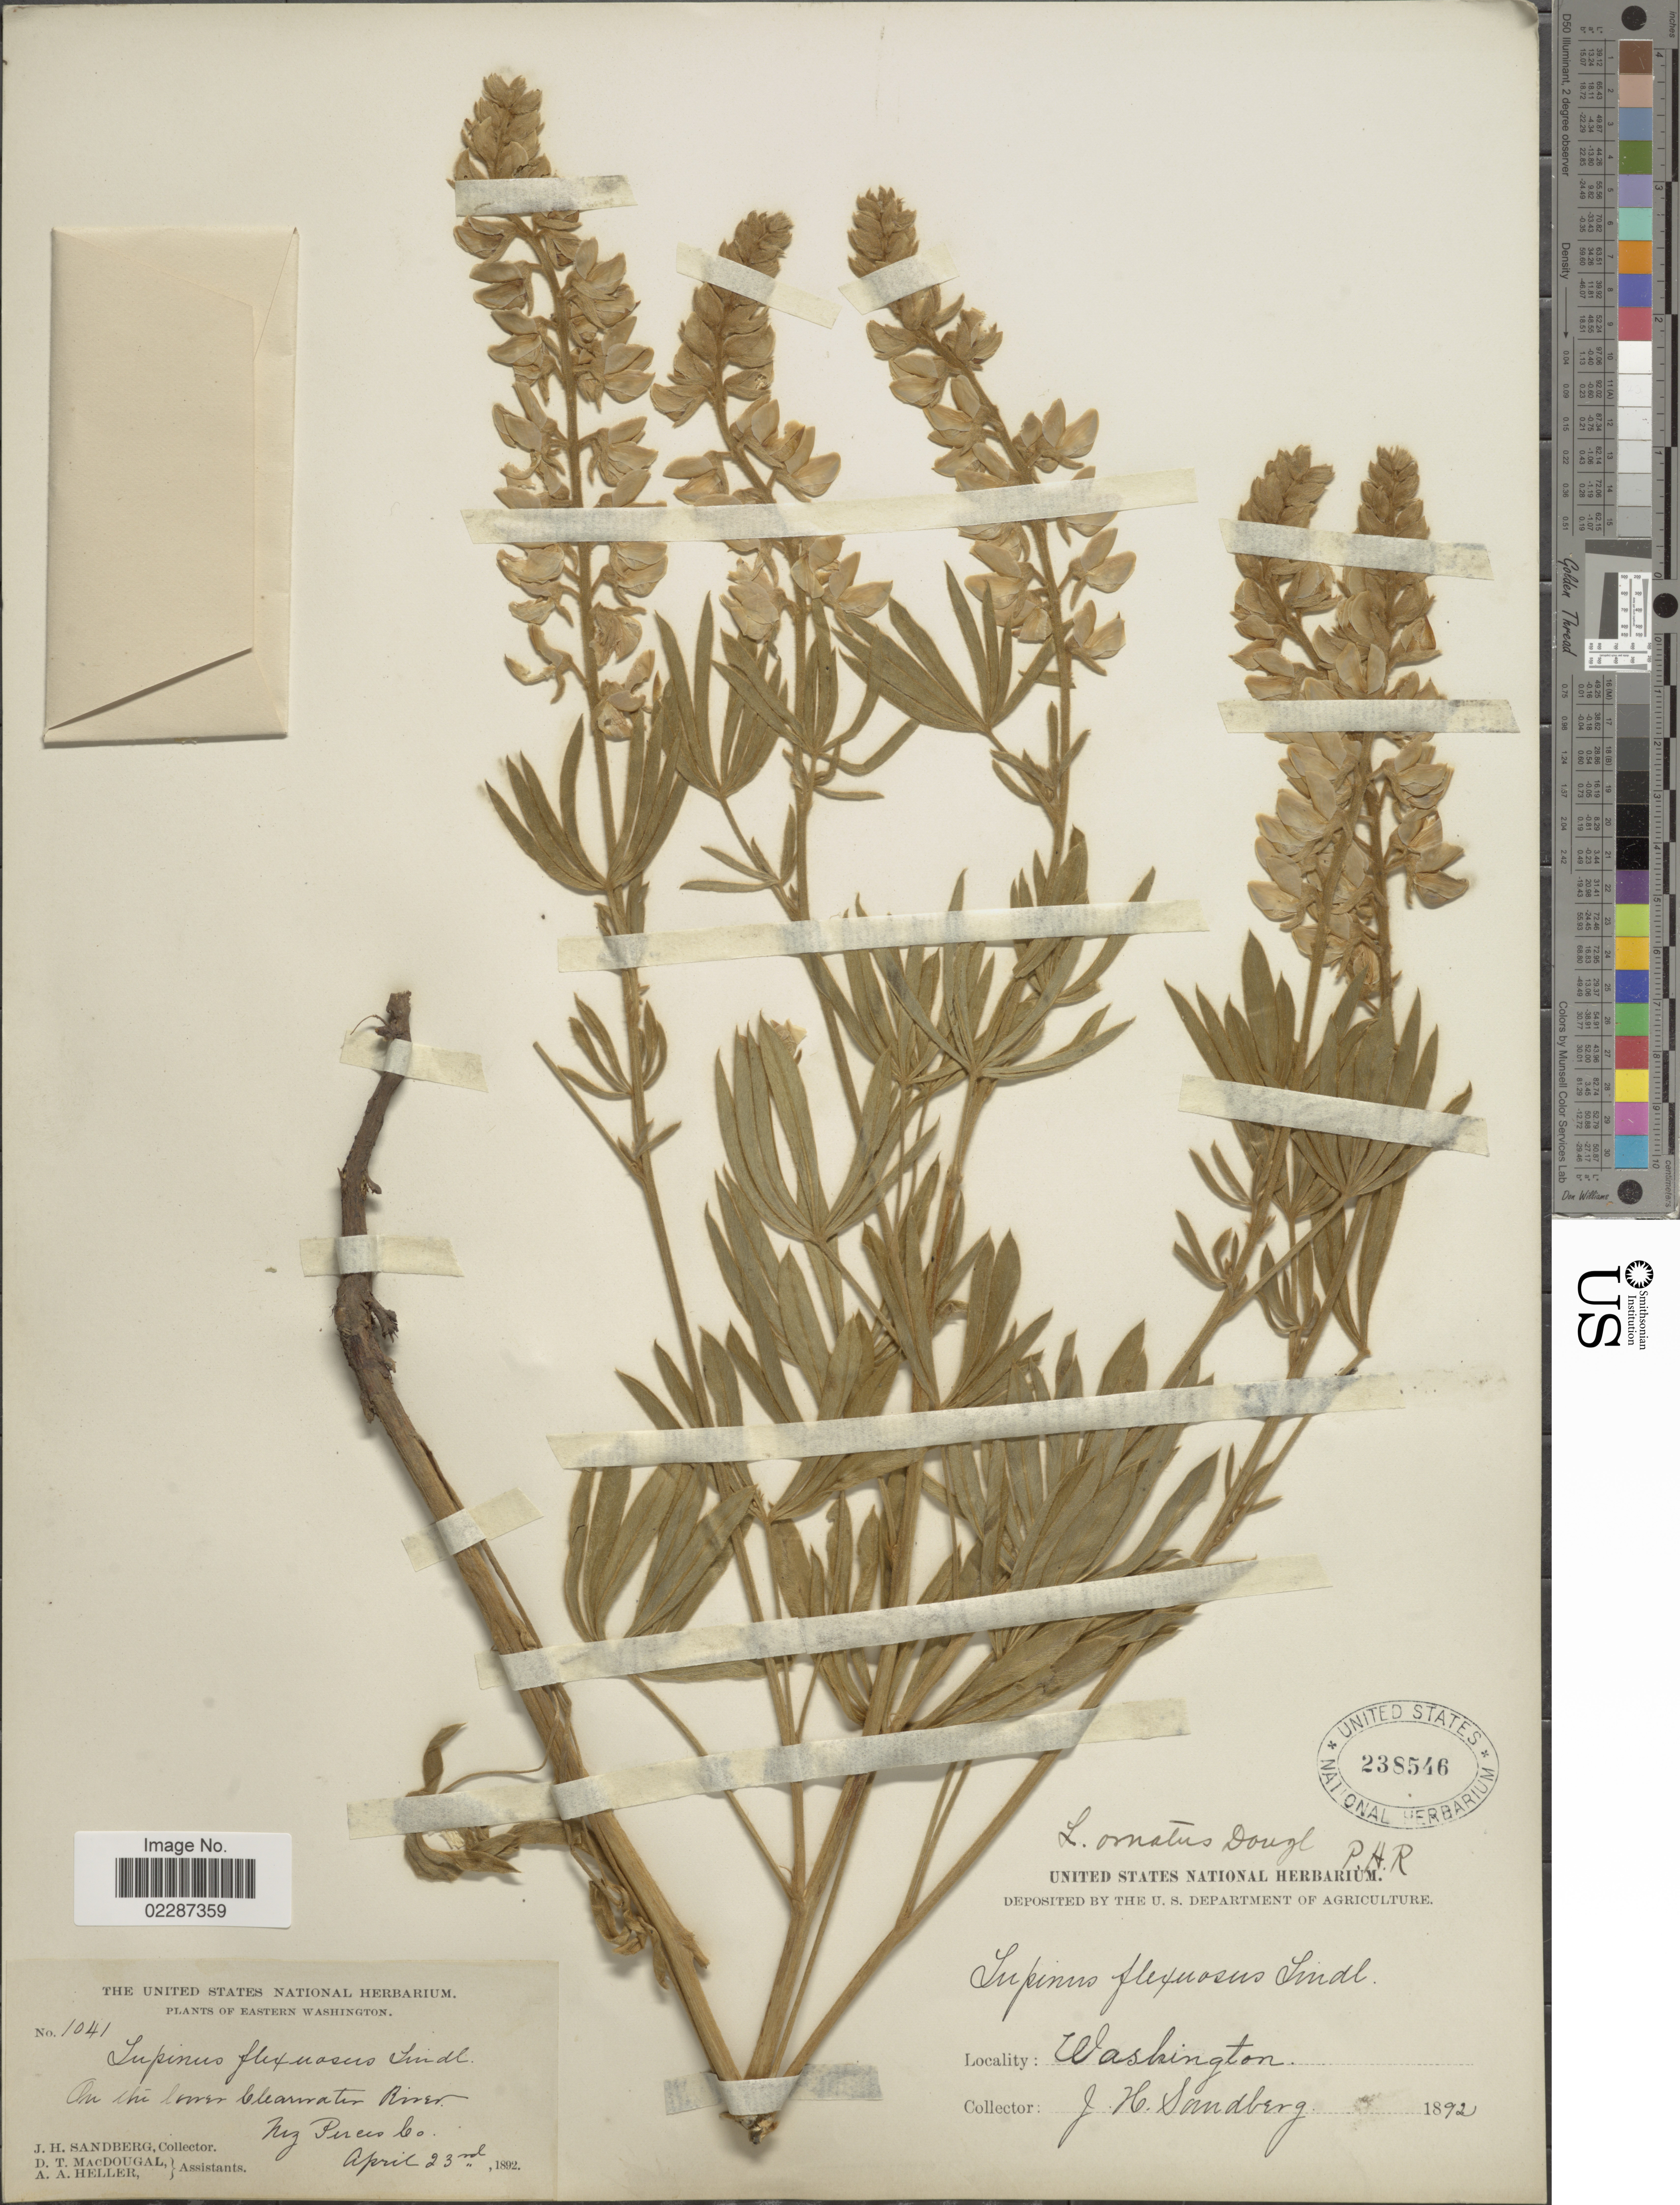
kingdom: Plantae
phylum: Tracheophyta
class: Magnoliopsida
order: Fabales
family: Fabaceae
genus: Lupinus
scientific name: Lupinus sericeus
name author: Pursh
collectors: J. H. Sandberg, D. T. MacDougal & A. A. Heller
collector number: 1041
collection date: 1892-04-23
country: United States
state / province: Washington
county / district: Pierce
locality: Eastern Washington, on the lower Clearwater River, nez Perces Co.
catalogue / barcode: US 238546